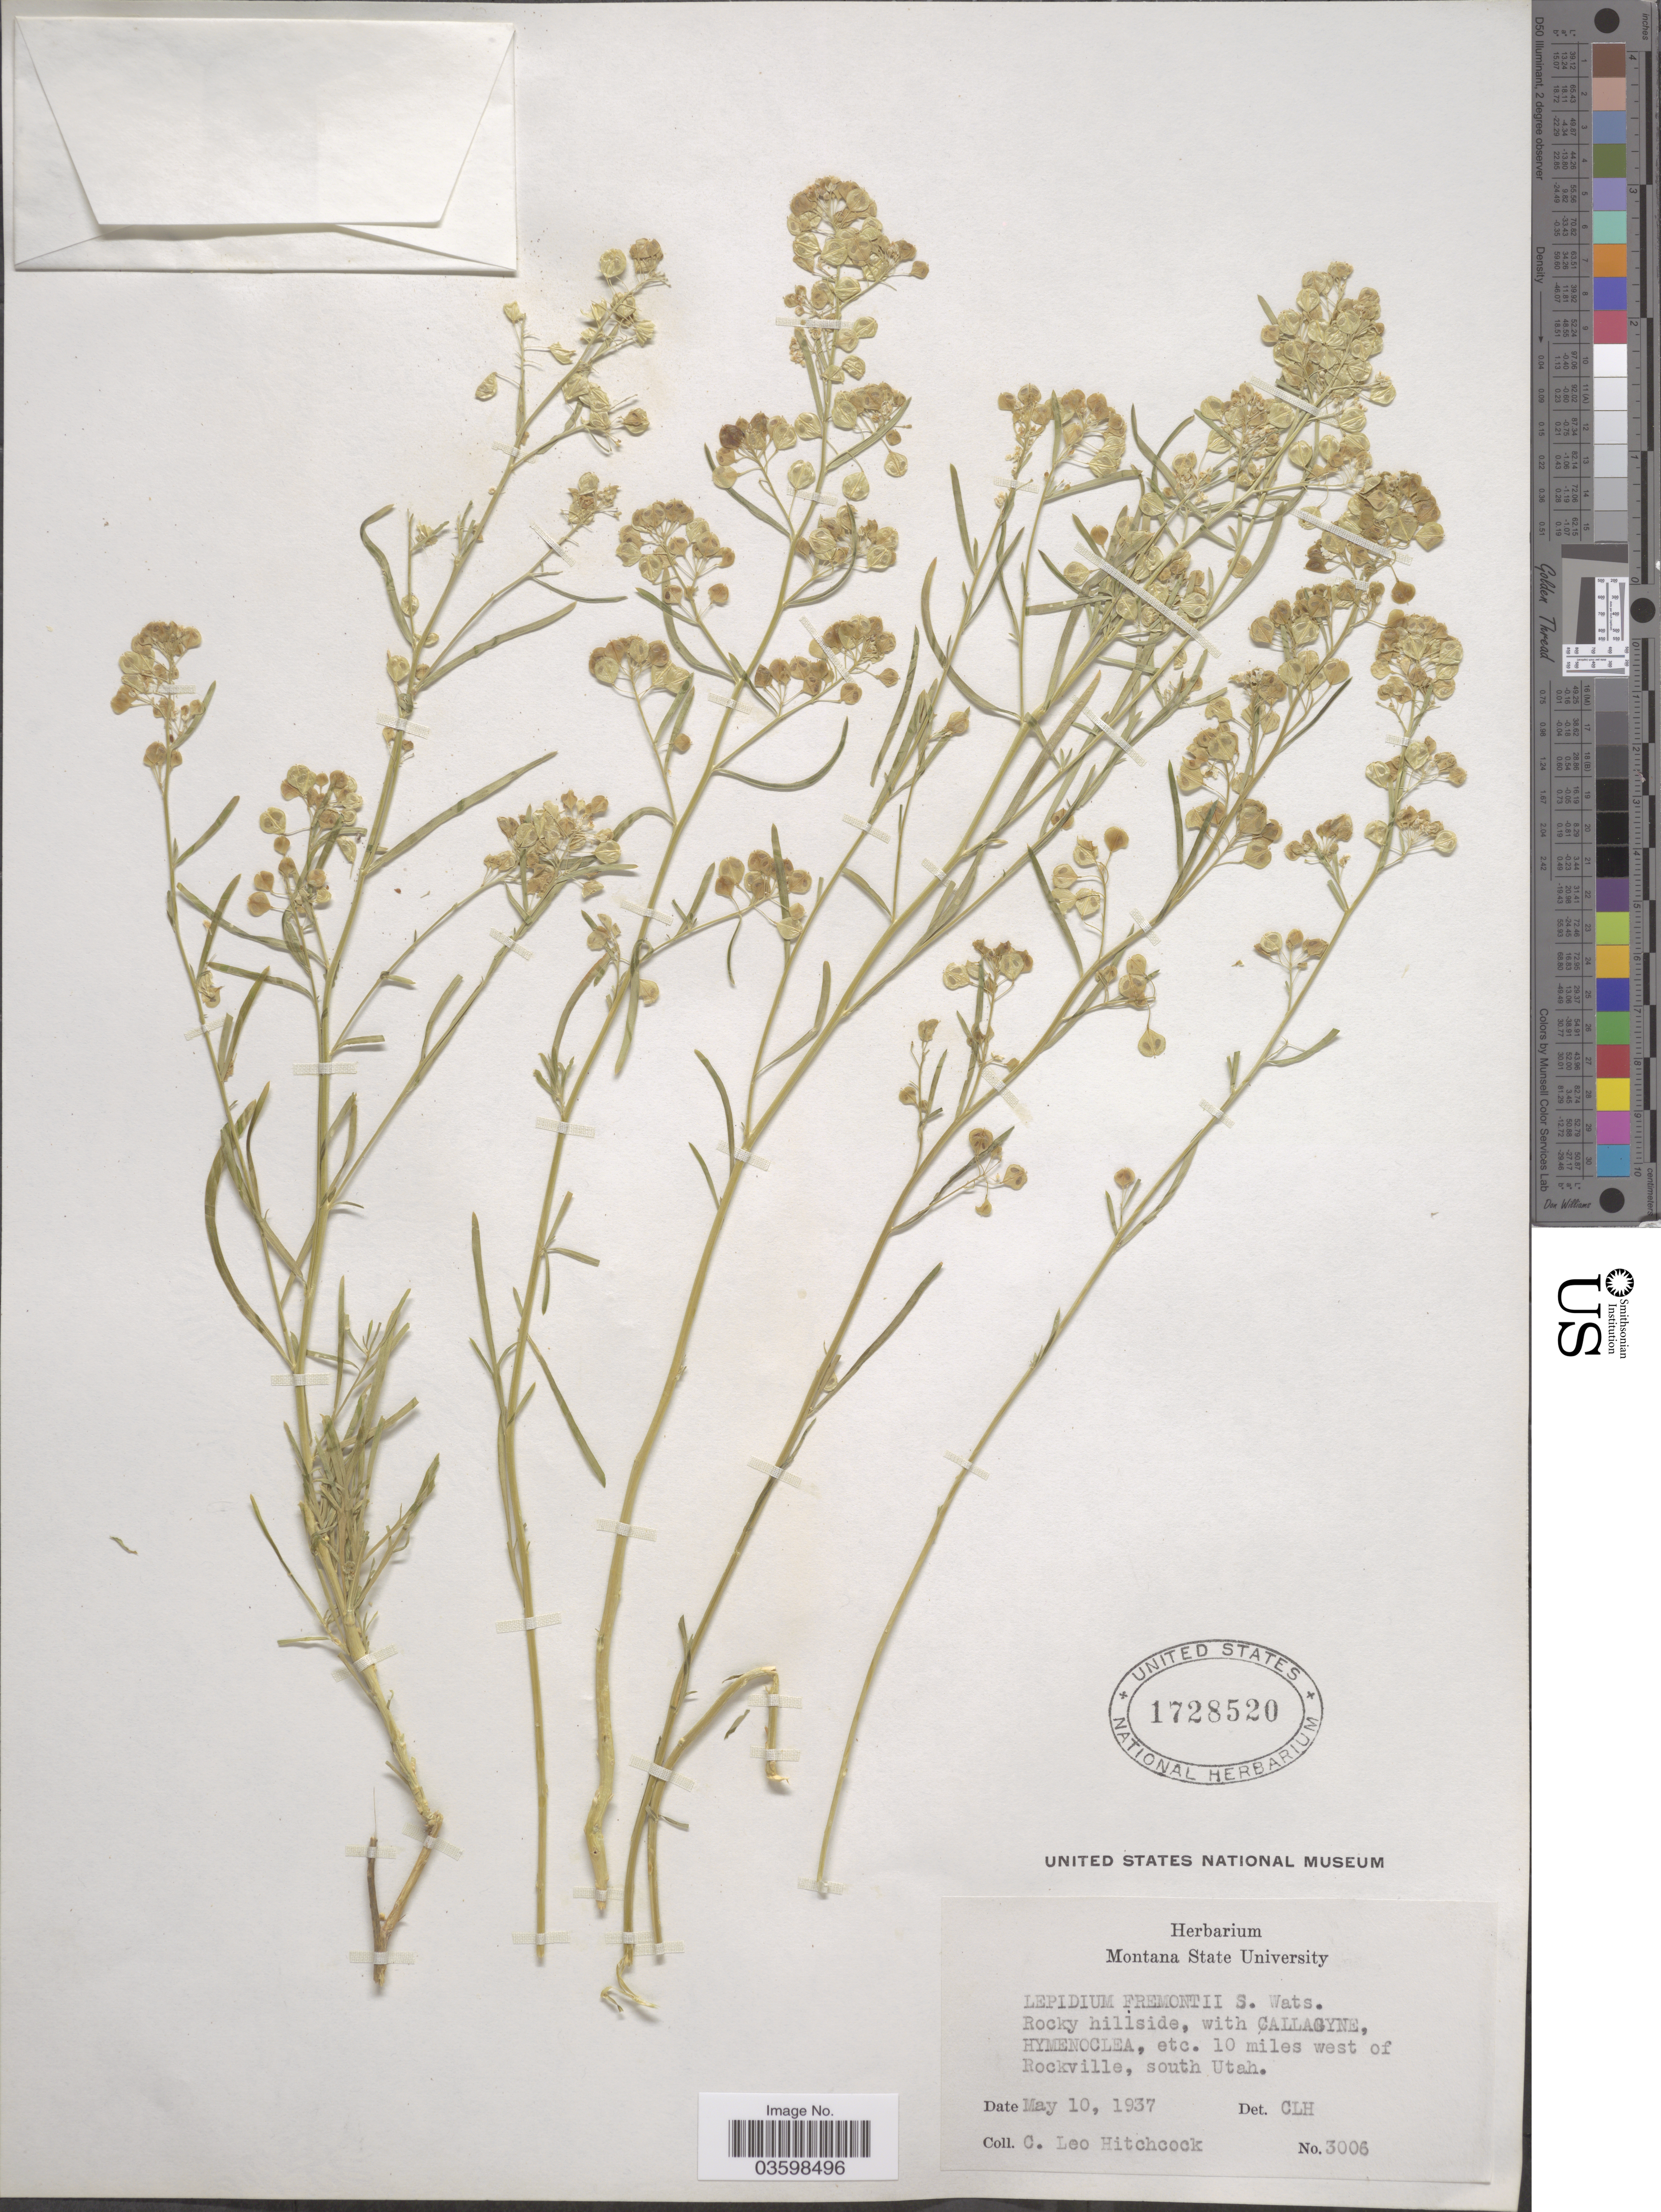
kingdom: Plantae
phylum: Tracheophyta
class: Magnoliopsida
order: Brassicales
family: Brassicaceae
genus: Lepidium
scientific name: Lepidium fremontii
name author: S. Watson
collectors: C. L. Hitchcock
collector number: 3006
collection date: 1937-05-10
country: United States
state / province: Utah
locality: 10 miles west of Rockville, south Utah.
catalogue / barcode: US 1728520